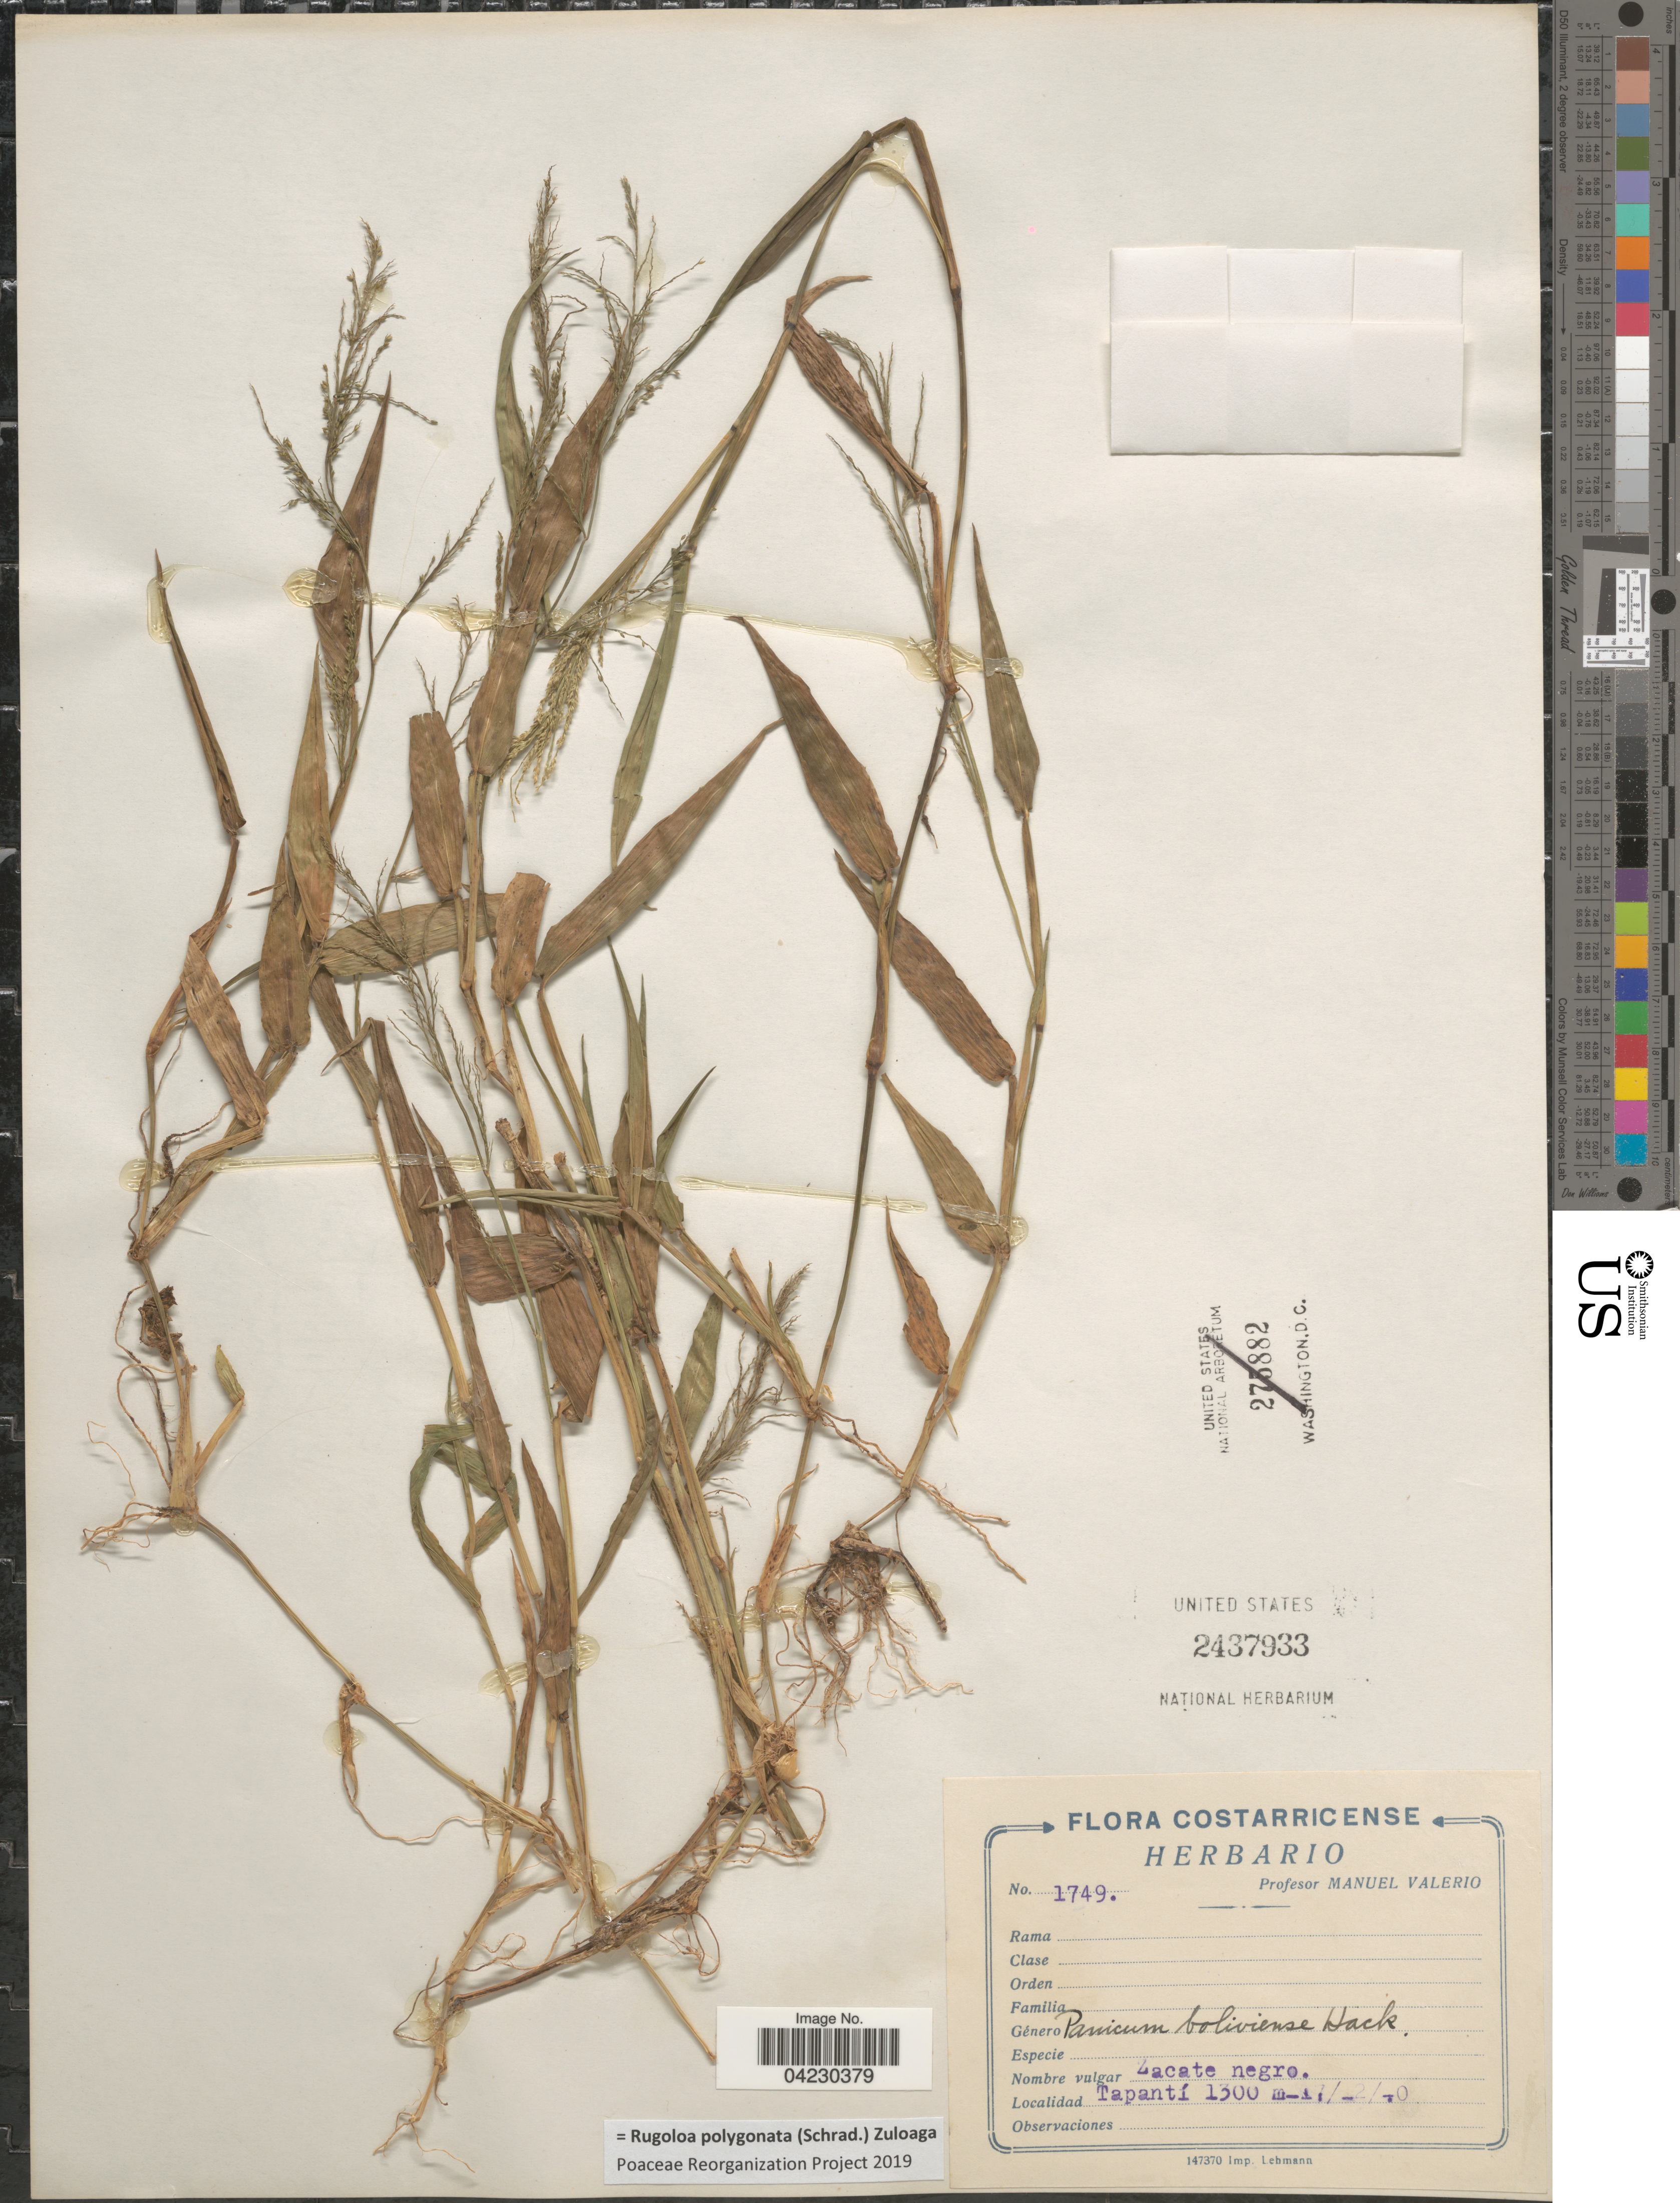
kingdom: Plantae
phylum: Tracheophyta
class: Liliopsida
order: Poales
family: Poaceae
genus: Rugoloa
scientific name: Rugoloa polygonata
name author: (Schrad.) Zuloaga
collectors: M. Valerio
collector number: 1749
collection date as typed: Transcribed d/m/y: 17/2/40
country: Costa Rica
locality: Tapantí.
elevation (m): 1300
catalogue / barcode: US 2437933